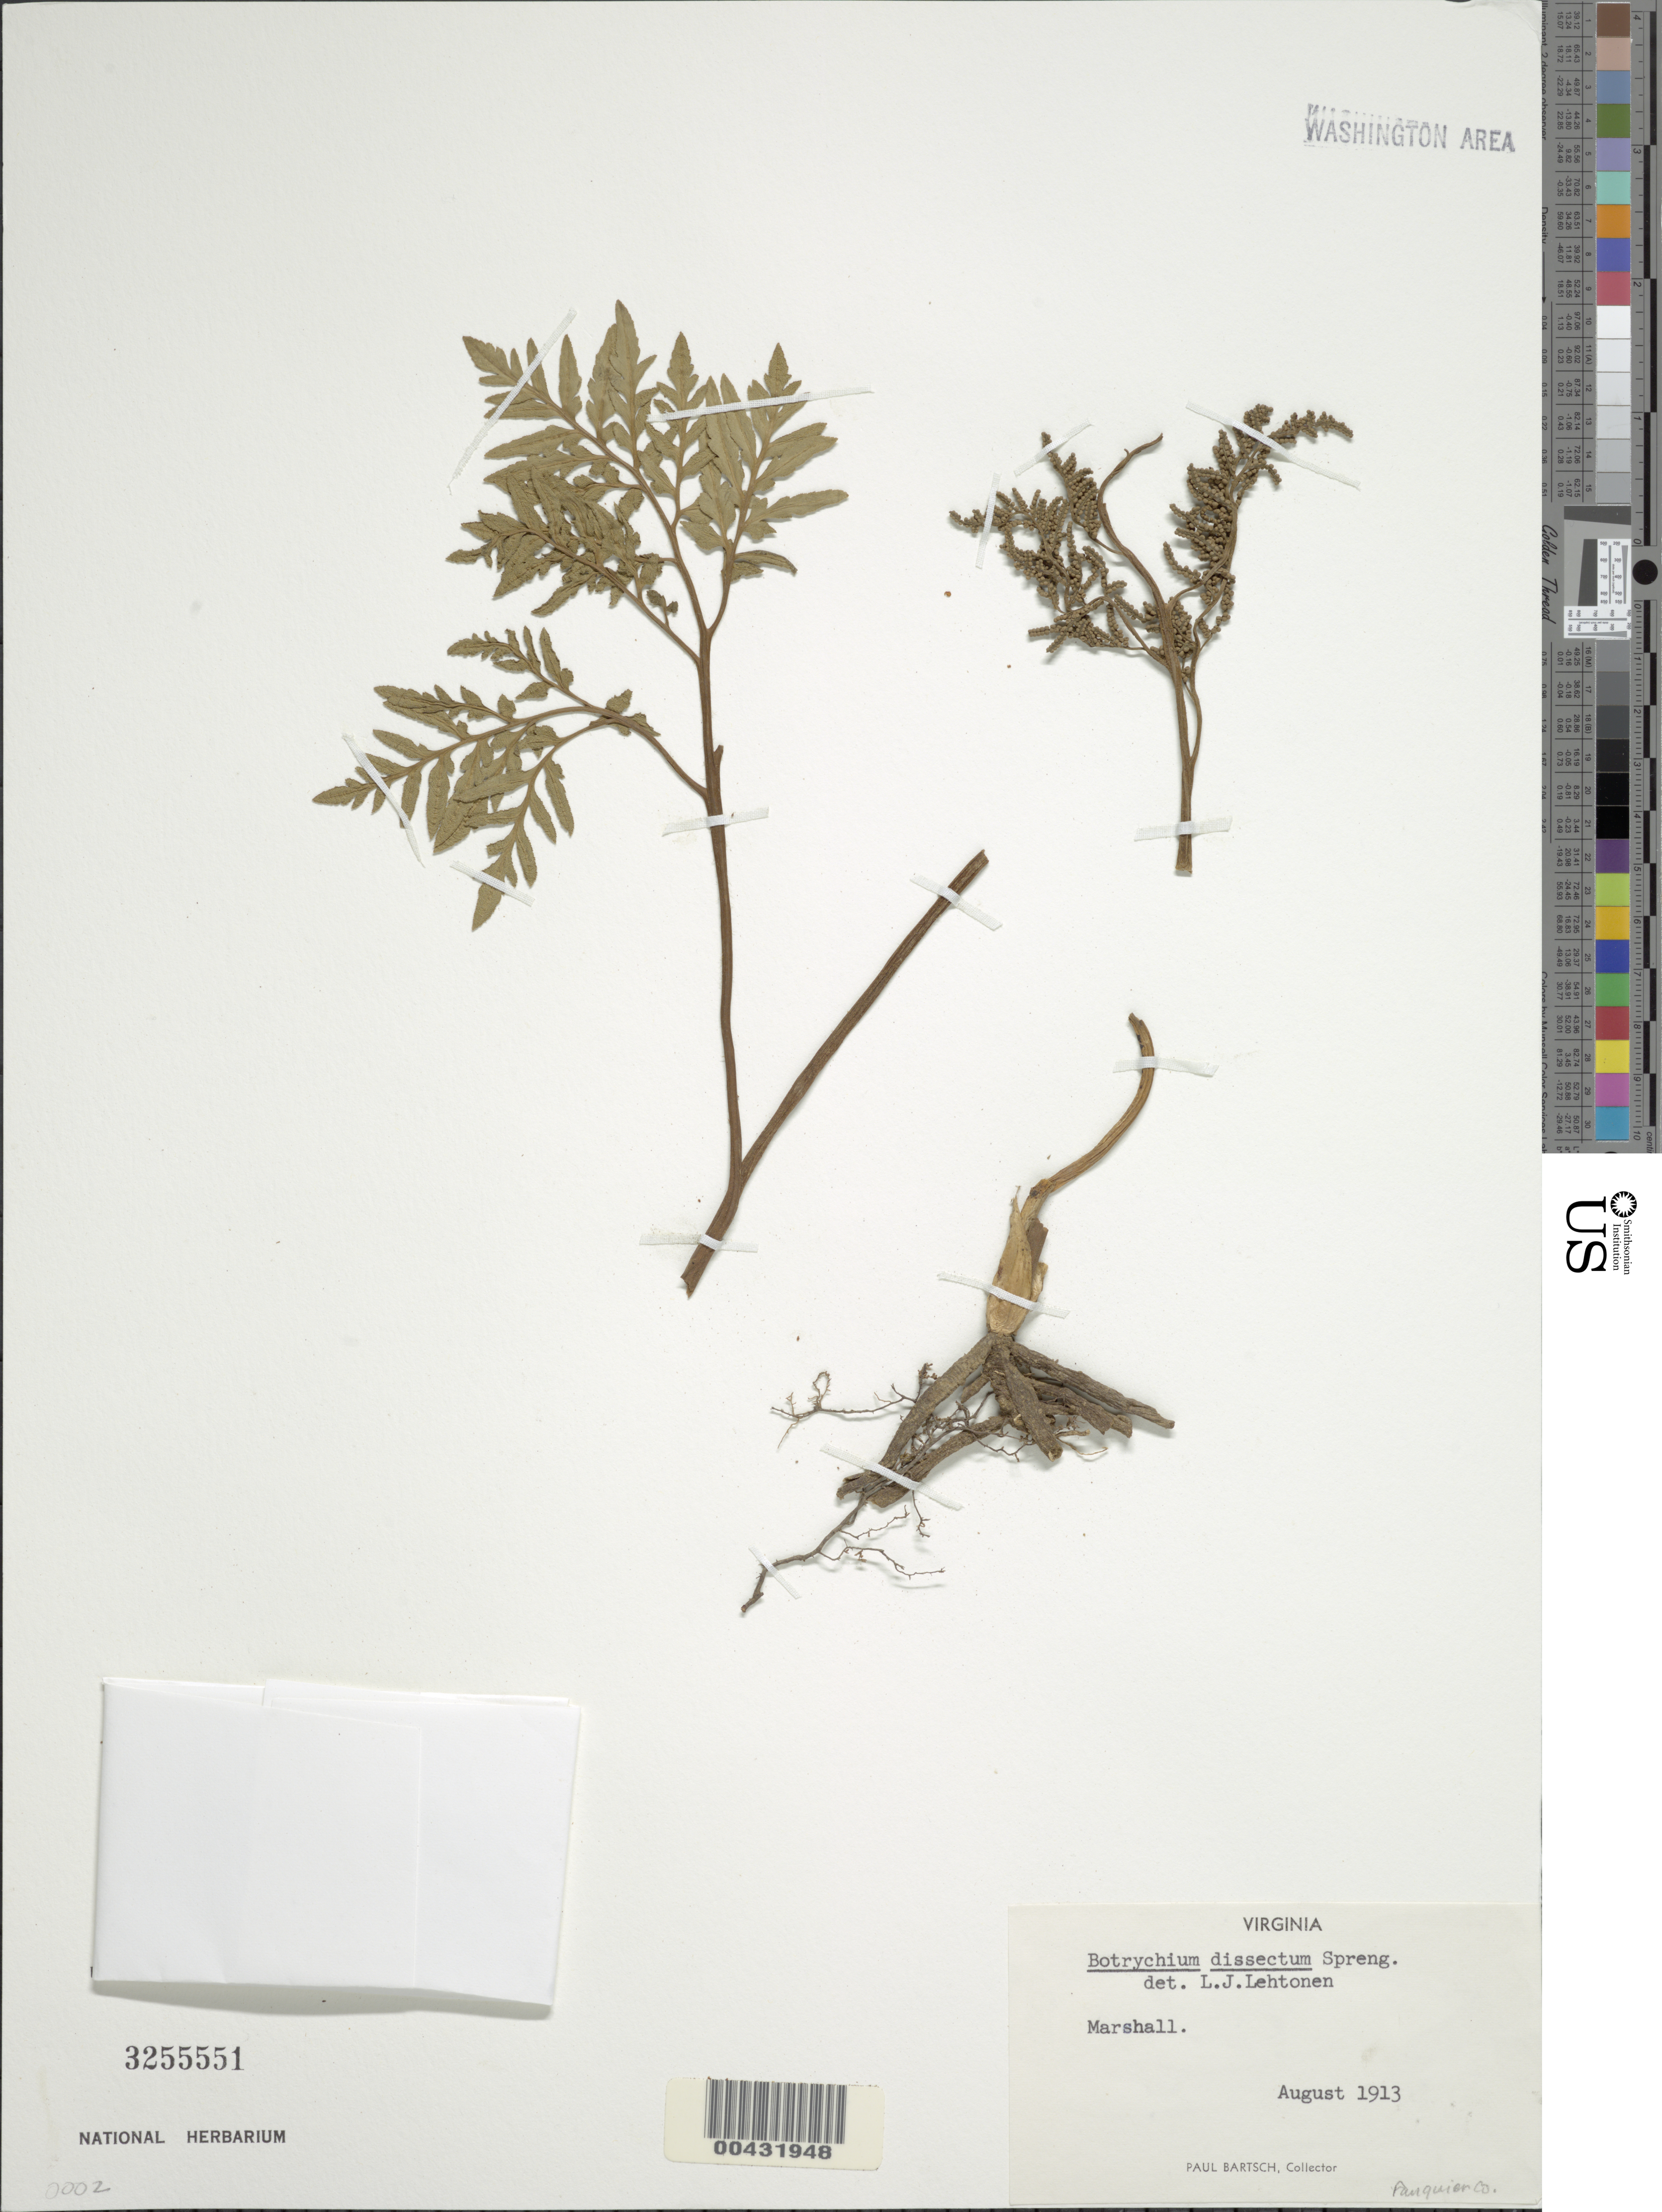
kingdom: Plantae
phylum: Tracheophyta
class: Polypodiopsida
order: Ophioglossales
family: Ophioglossaceae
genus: Botrychium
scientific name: Botrychium dissectum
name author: Spreng.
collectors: P. Bartsch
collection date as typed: Aug 1913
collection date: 1913-08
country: United States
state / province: Virginia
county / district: Fauquier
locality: Marshall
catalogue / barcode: US 3255551